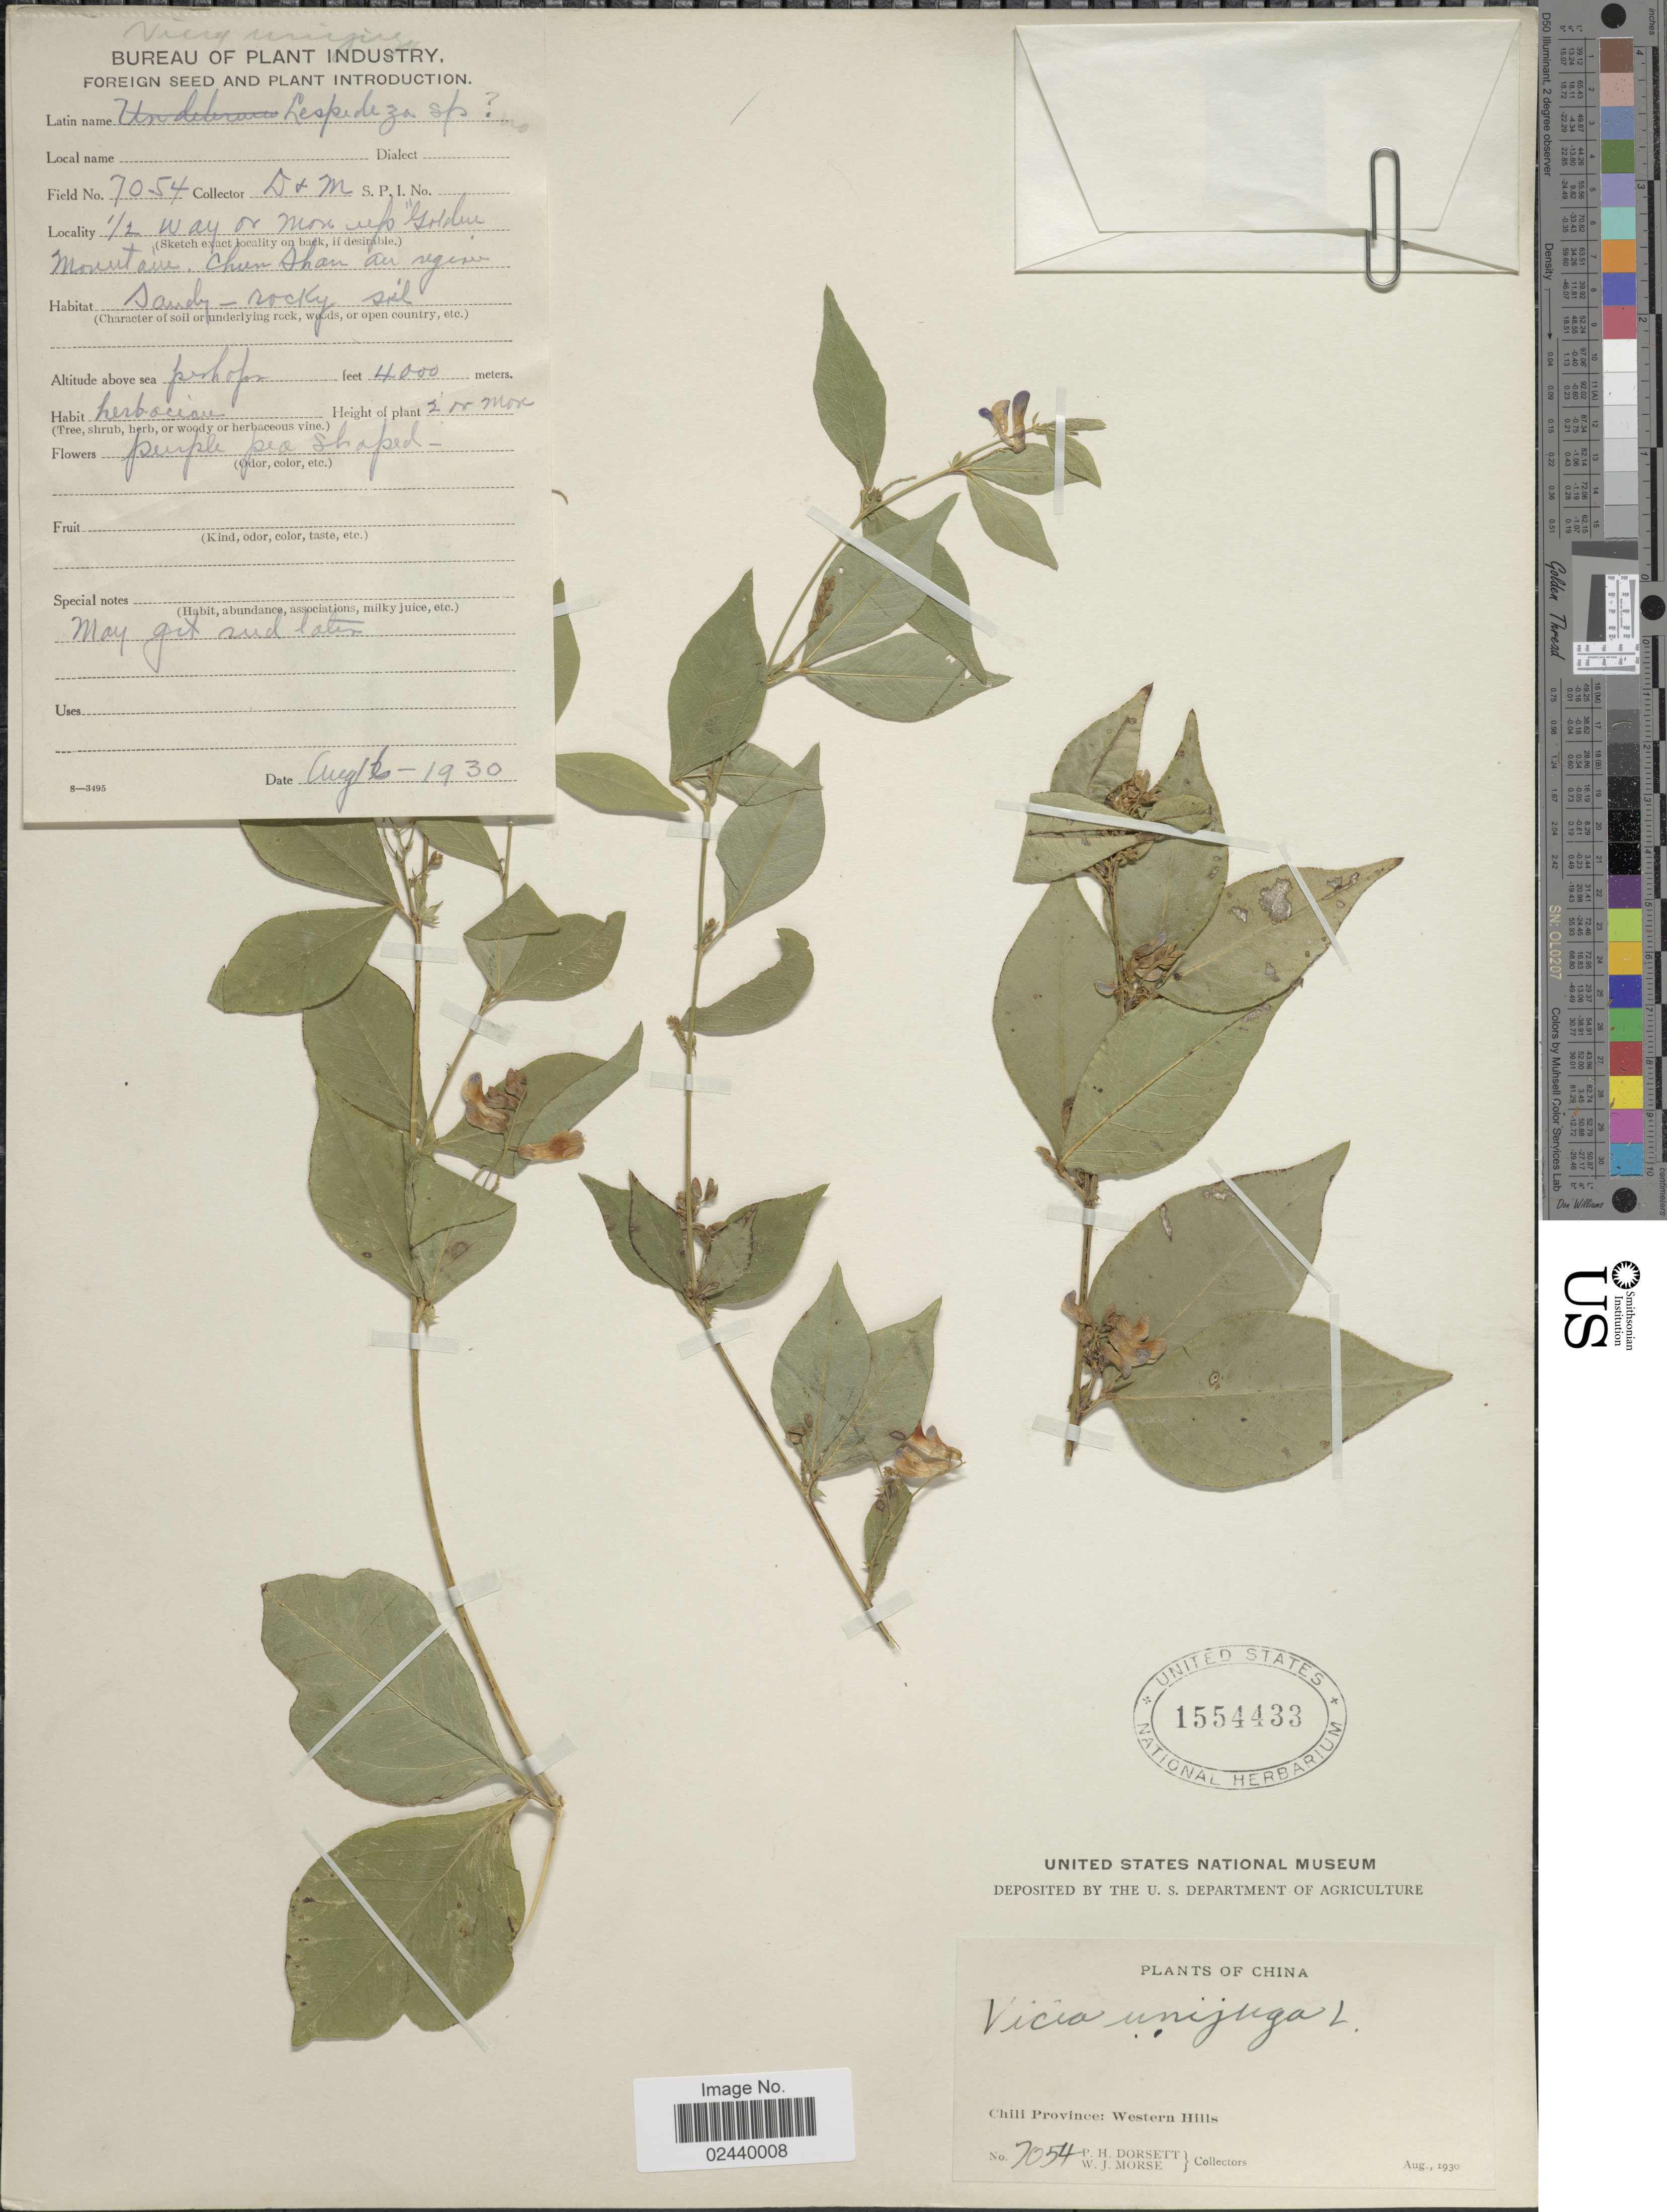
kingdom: Plantae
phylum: Tracheophyta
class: Magnoliopsida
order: Fabales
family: Fabaceae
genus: Vicia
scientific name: Vicia unijuga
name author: A. Braun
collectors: P. H. Dorsett & W. J. Morse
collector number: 7054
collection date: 1930-08-06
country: China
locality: Chili Province: Western Hills, ½ way or none up 'Golden Mountain. Chun Shan an region, sandy-rocky soil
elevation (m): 4000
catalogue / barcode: US 1554433